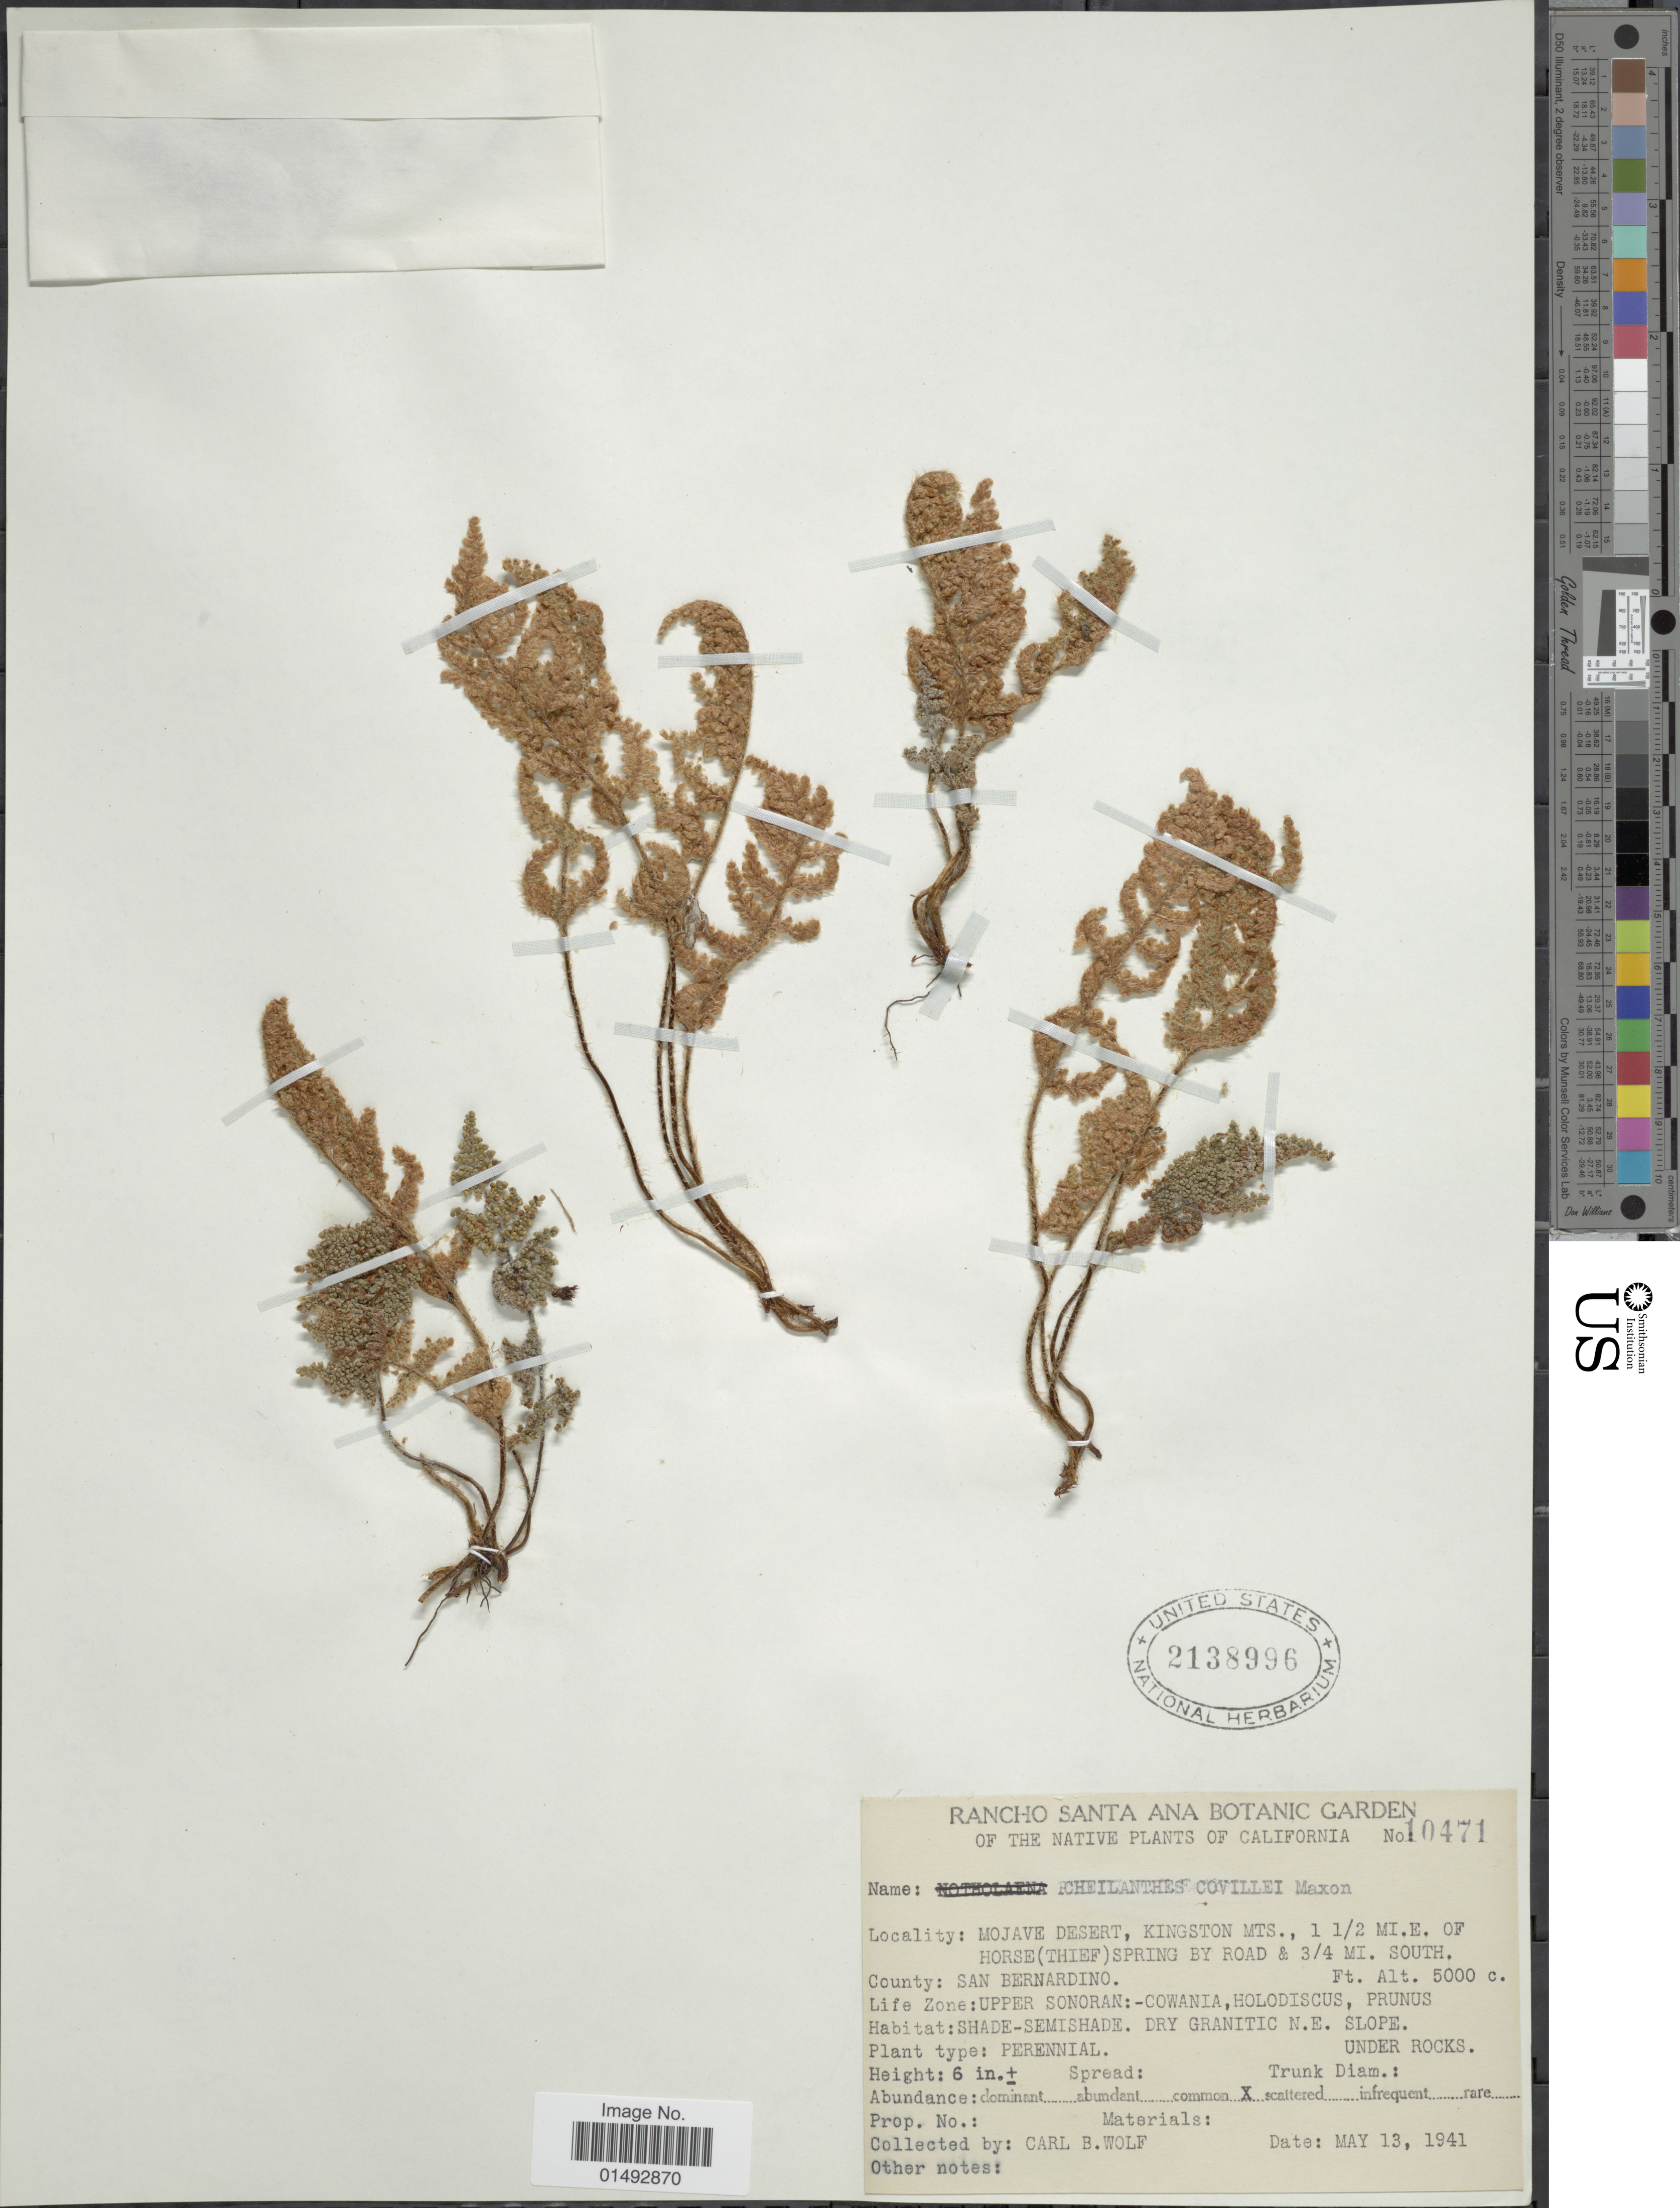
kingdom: Plantae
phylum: Tracheophyta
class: Polypodiopsida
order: Polypodiales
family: Pteridaceae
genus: Myriopteris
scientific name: Myriopteris covillei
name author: (Maxon) Á. Löve & D. Löve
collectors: C. B. Wolf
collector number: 10471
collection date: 1941-05-13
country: United States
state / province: California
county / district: San Bernardino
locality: The native Plants of California, Mojave Desert, KIngston Mts., 1 1/2 mi . E. of Horse (Thief) Spring by road & 3/4 mi. south, County: San Bernardino, Life Zone: Upper Sonoran:-Cowania, Holodiscus, Prunus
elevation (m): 1524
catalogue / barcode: US 2138996